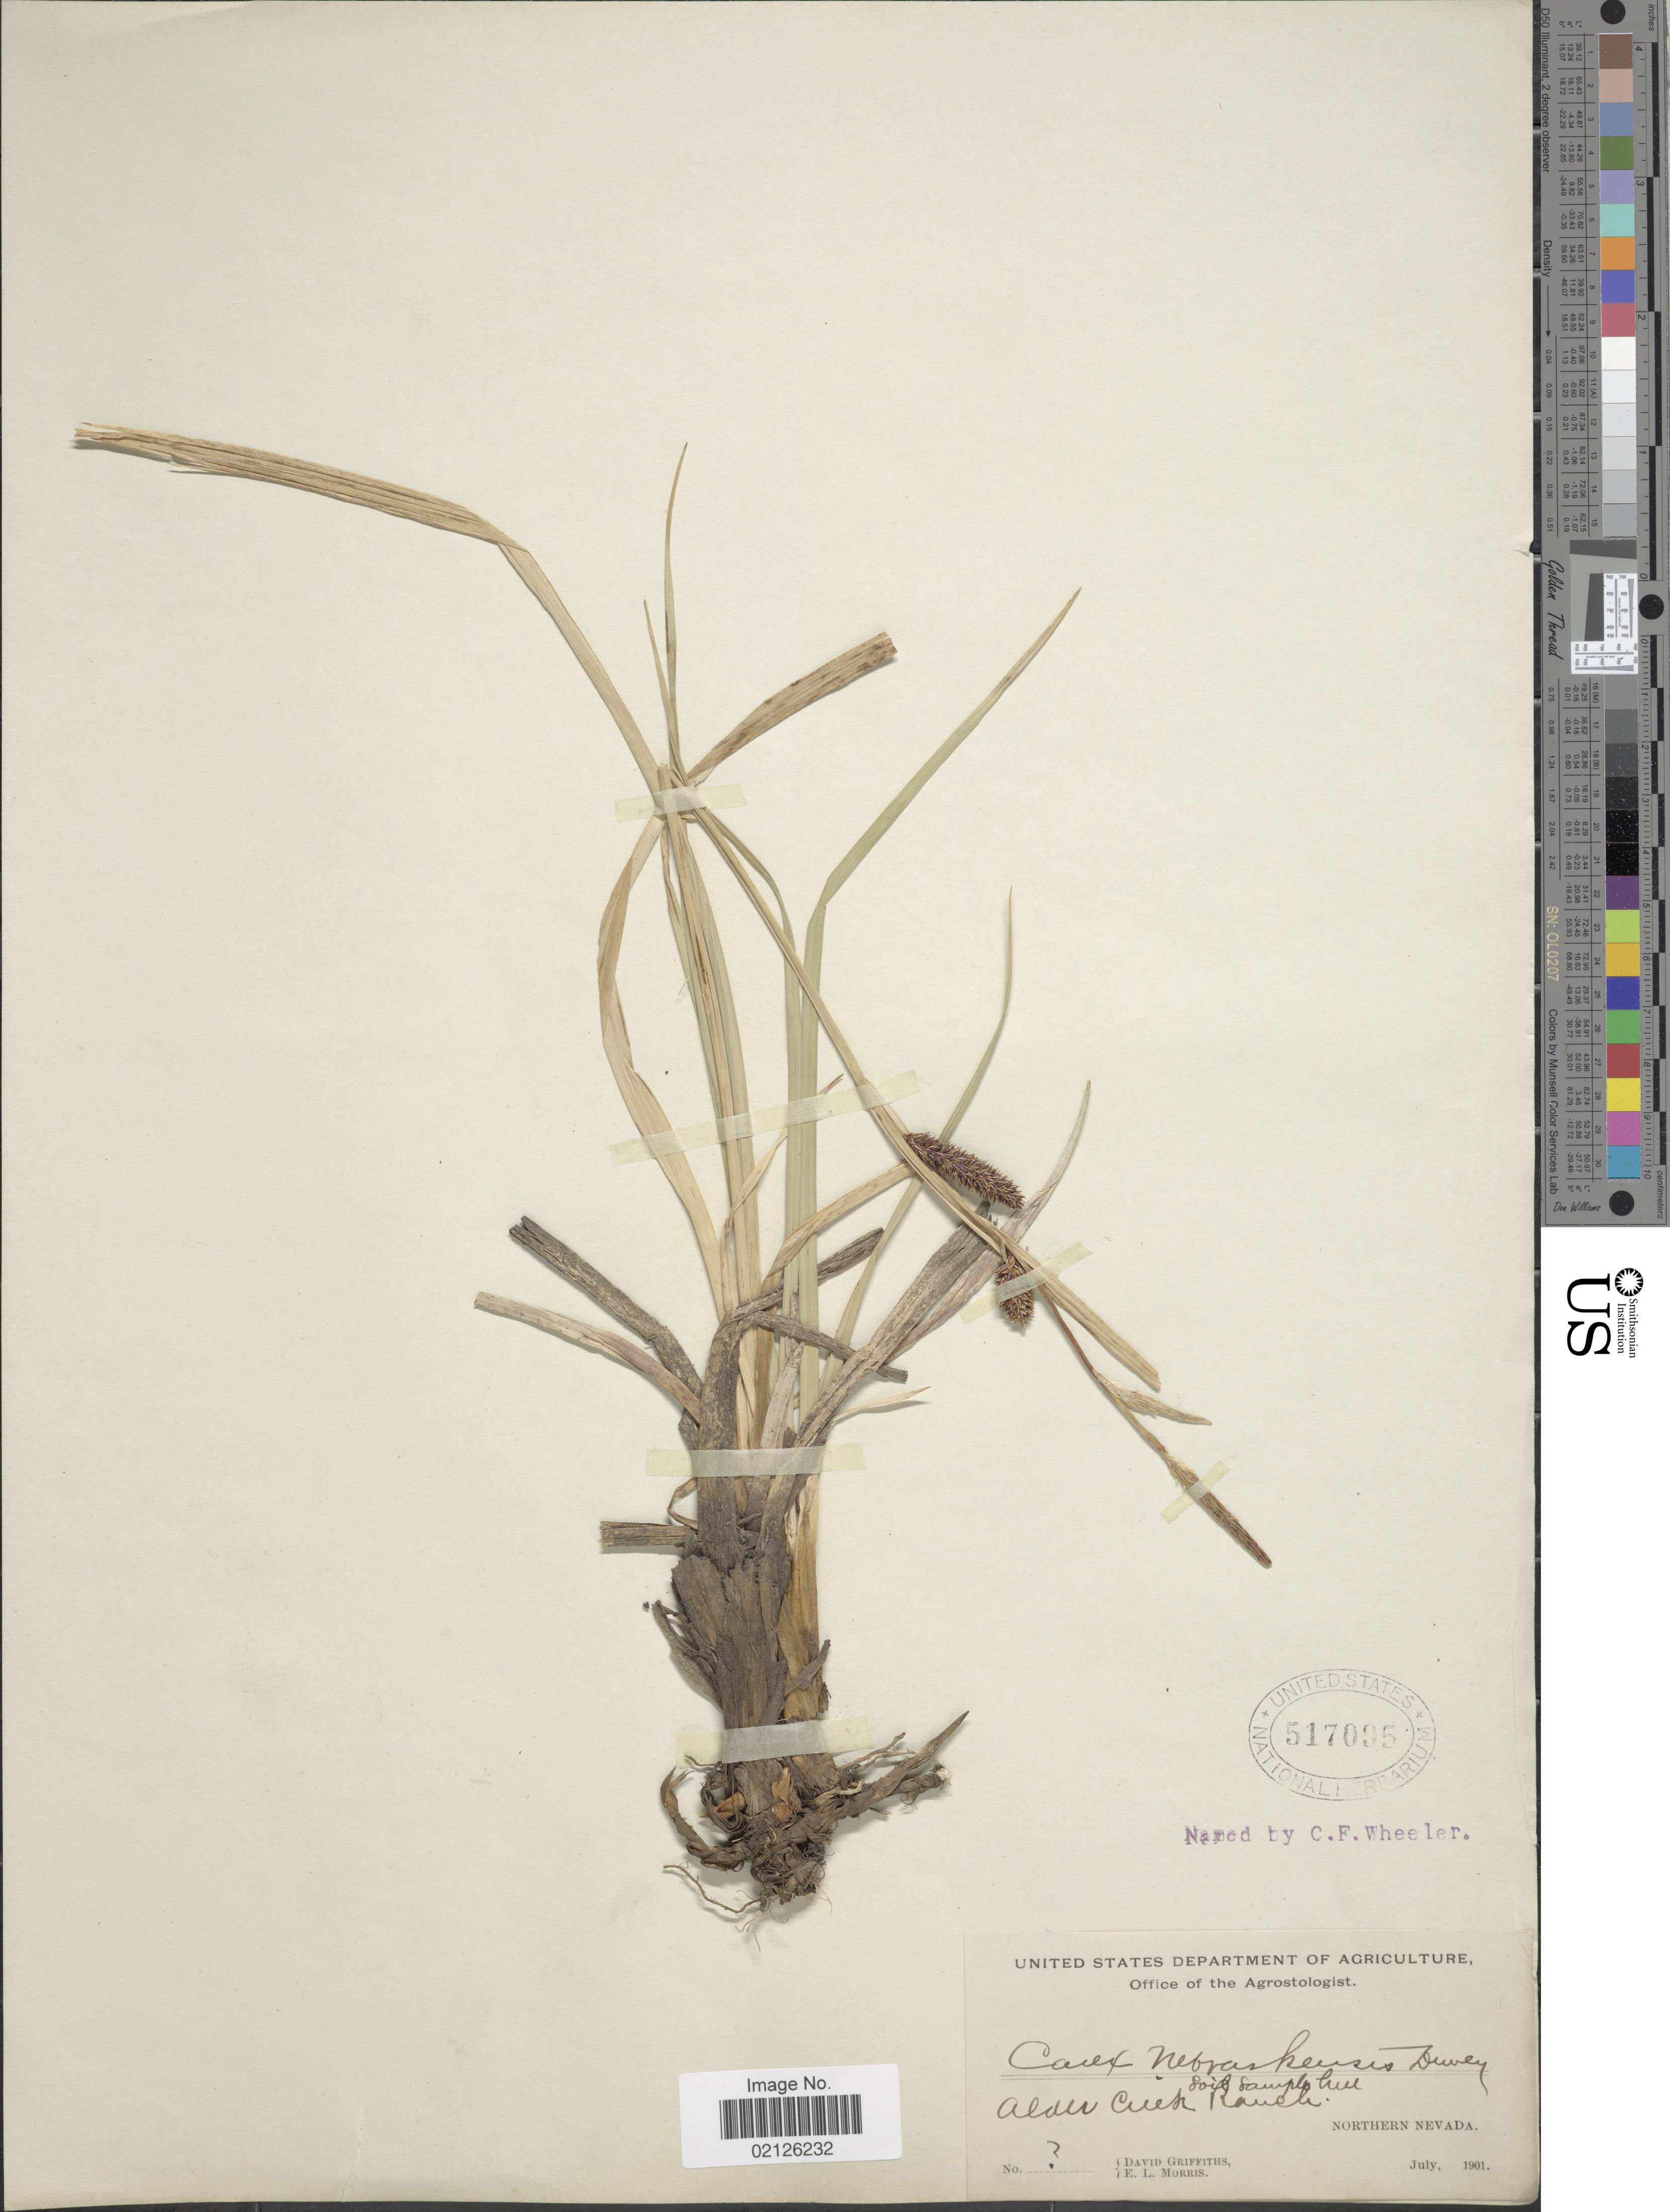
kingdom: Plantae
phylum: Tracheophyta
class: Liliopsida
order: Poales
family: Cyperaceae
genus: Carex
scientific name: Carex nebrascensis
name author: Dewey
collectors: D. Griffiths & E. Morris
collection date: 1901-07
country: United States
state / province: Nevada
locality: Soil swamp hill, Older Creek Ranch, Northern Nevada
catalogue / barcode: US 517095